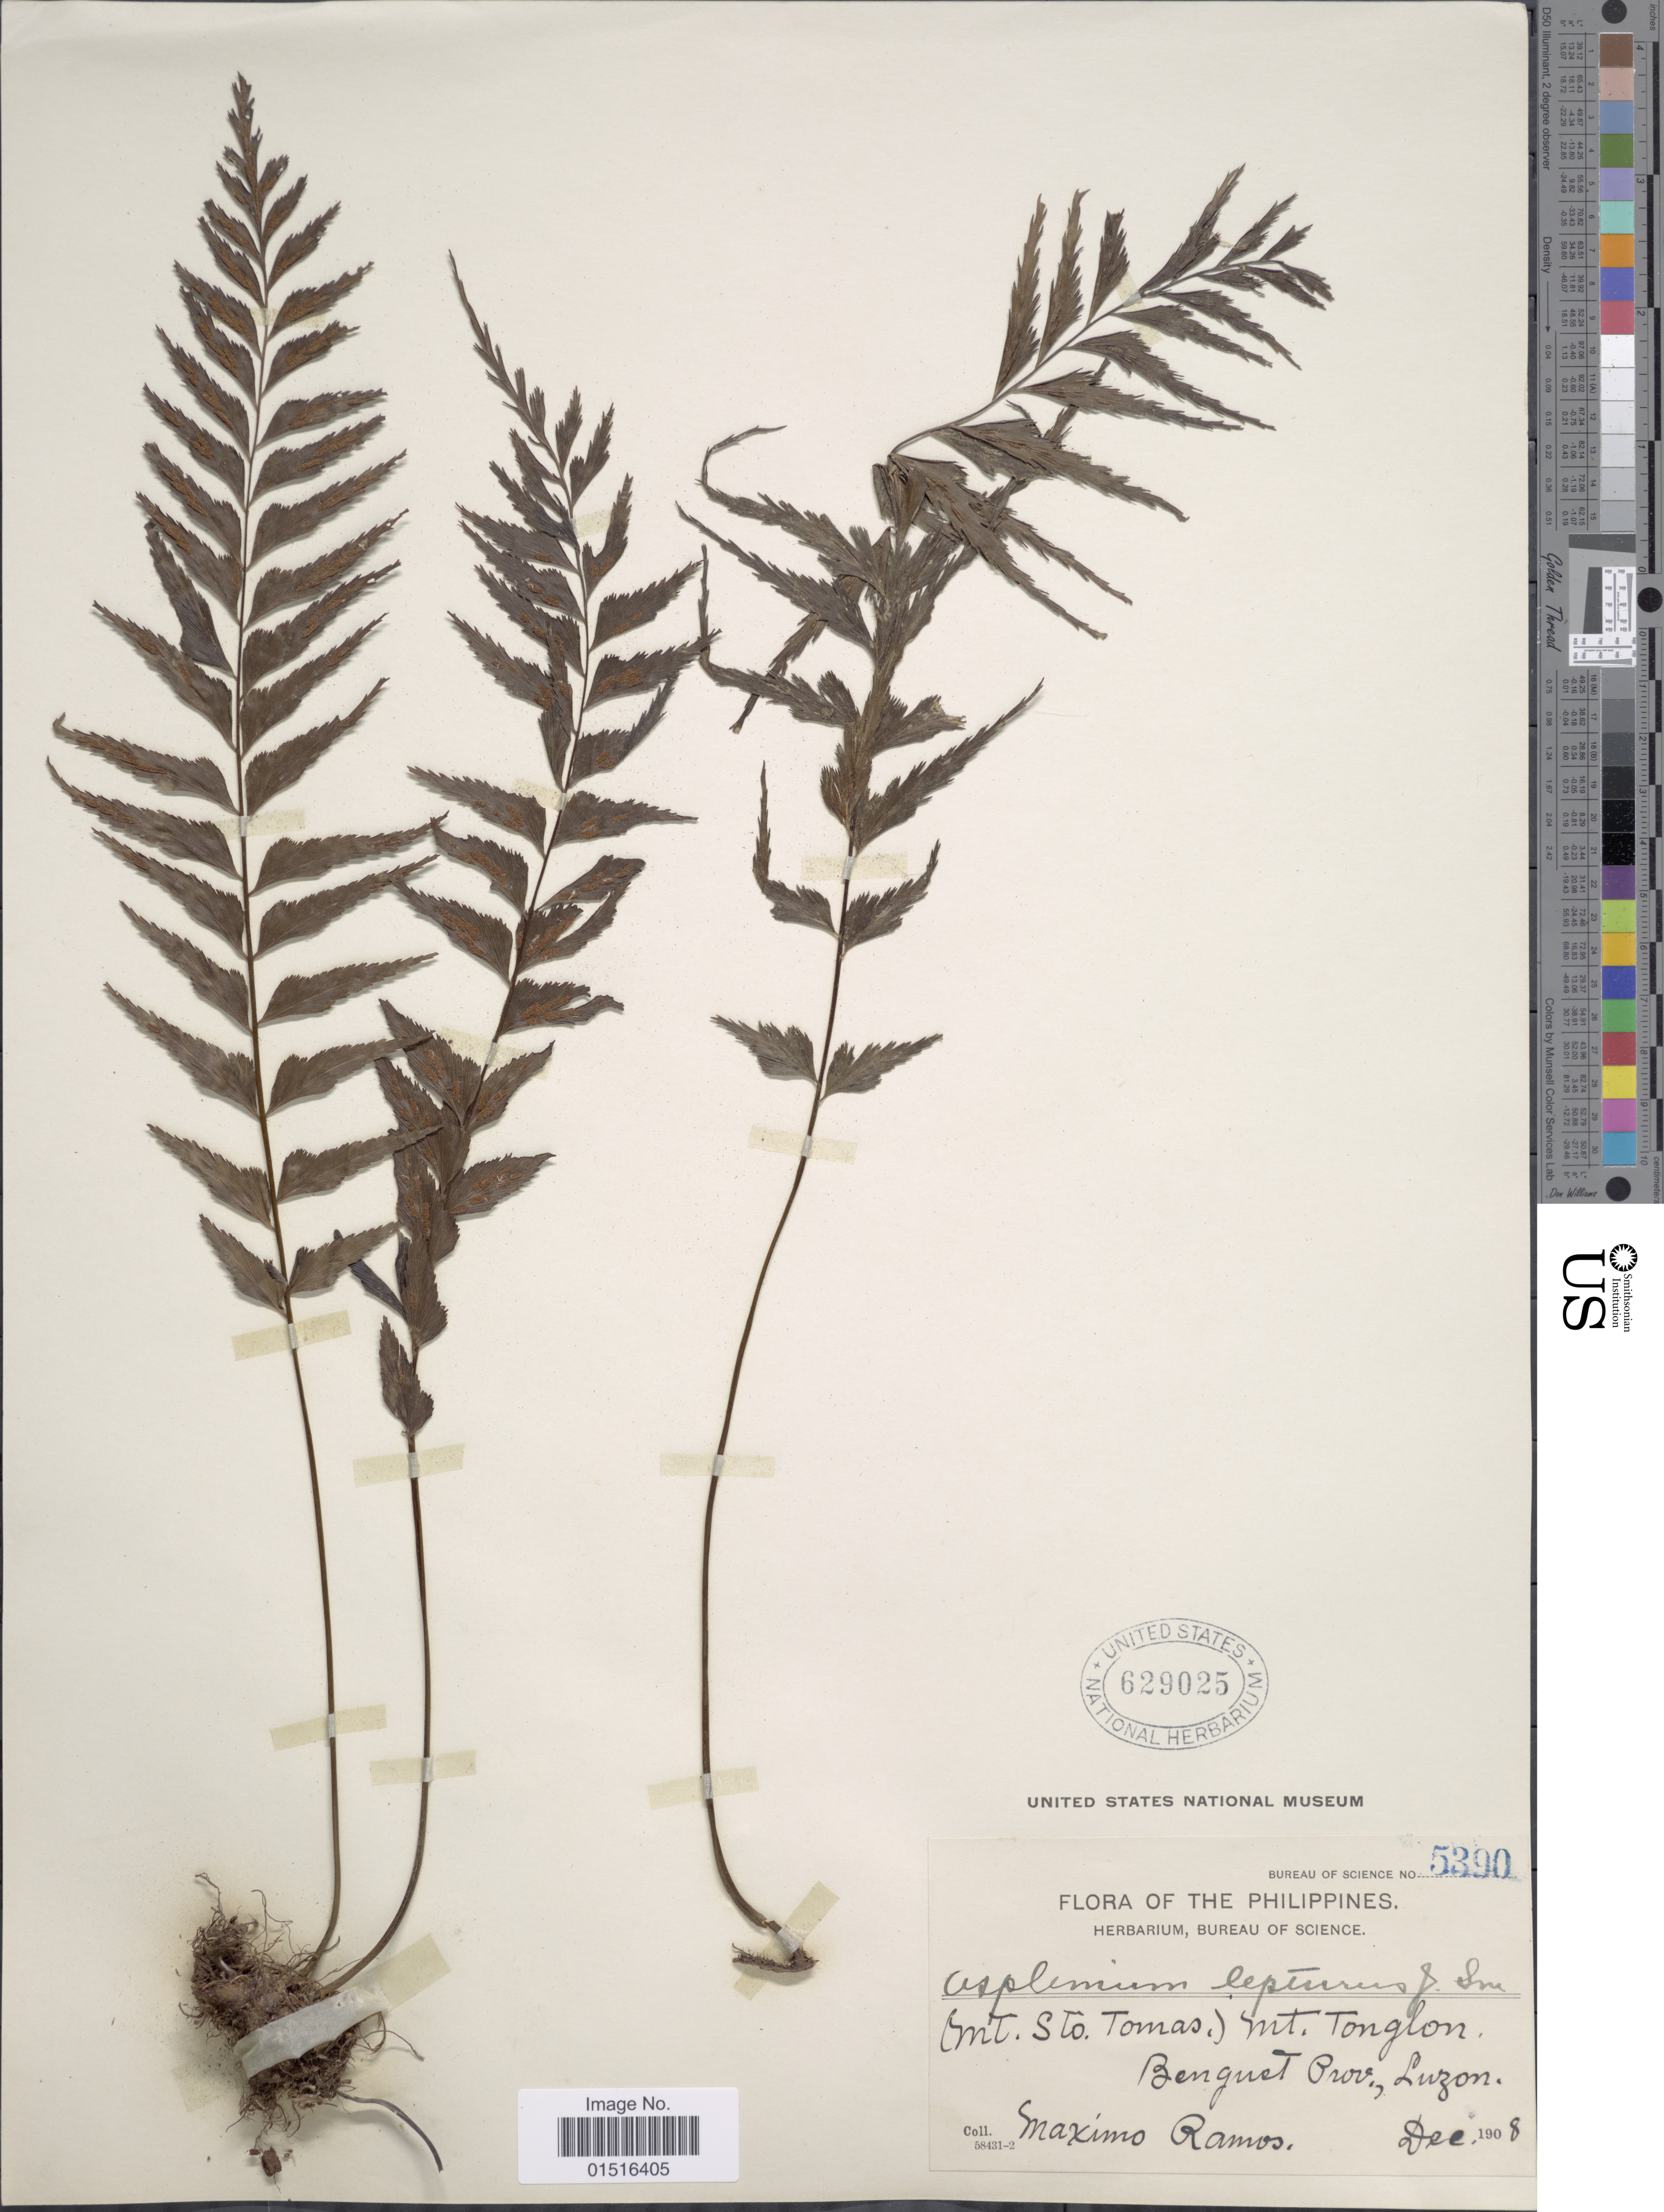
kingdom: Plantae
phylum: Tracheophyta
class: Polypodiopsida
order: Polypodiales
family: Aspleniaceae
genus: Asplenium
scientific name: Asplenium lepturus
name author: J. Sm. ex C. Presl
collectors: M. Ramos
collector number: Bureau of Science 5390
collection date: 1908-12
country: Philippines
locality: (Mt. Sto. Tomas.), Mt. Tonglon, Benguet Prov, Luzon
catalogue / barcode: US 629025